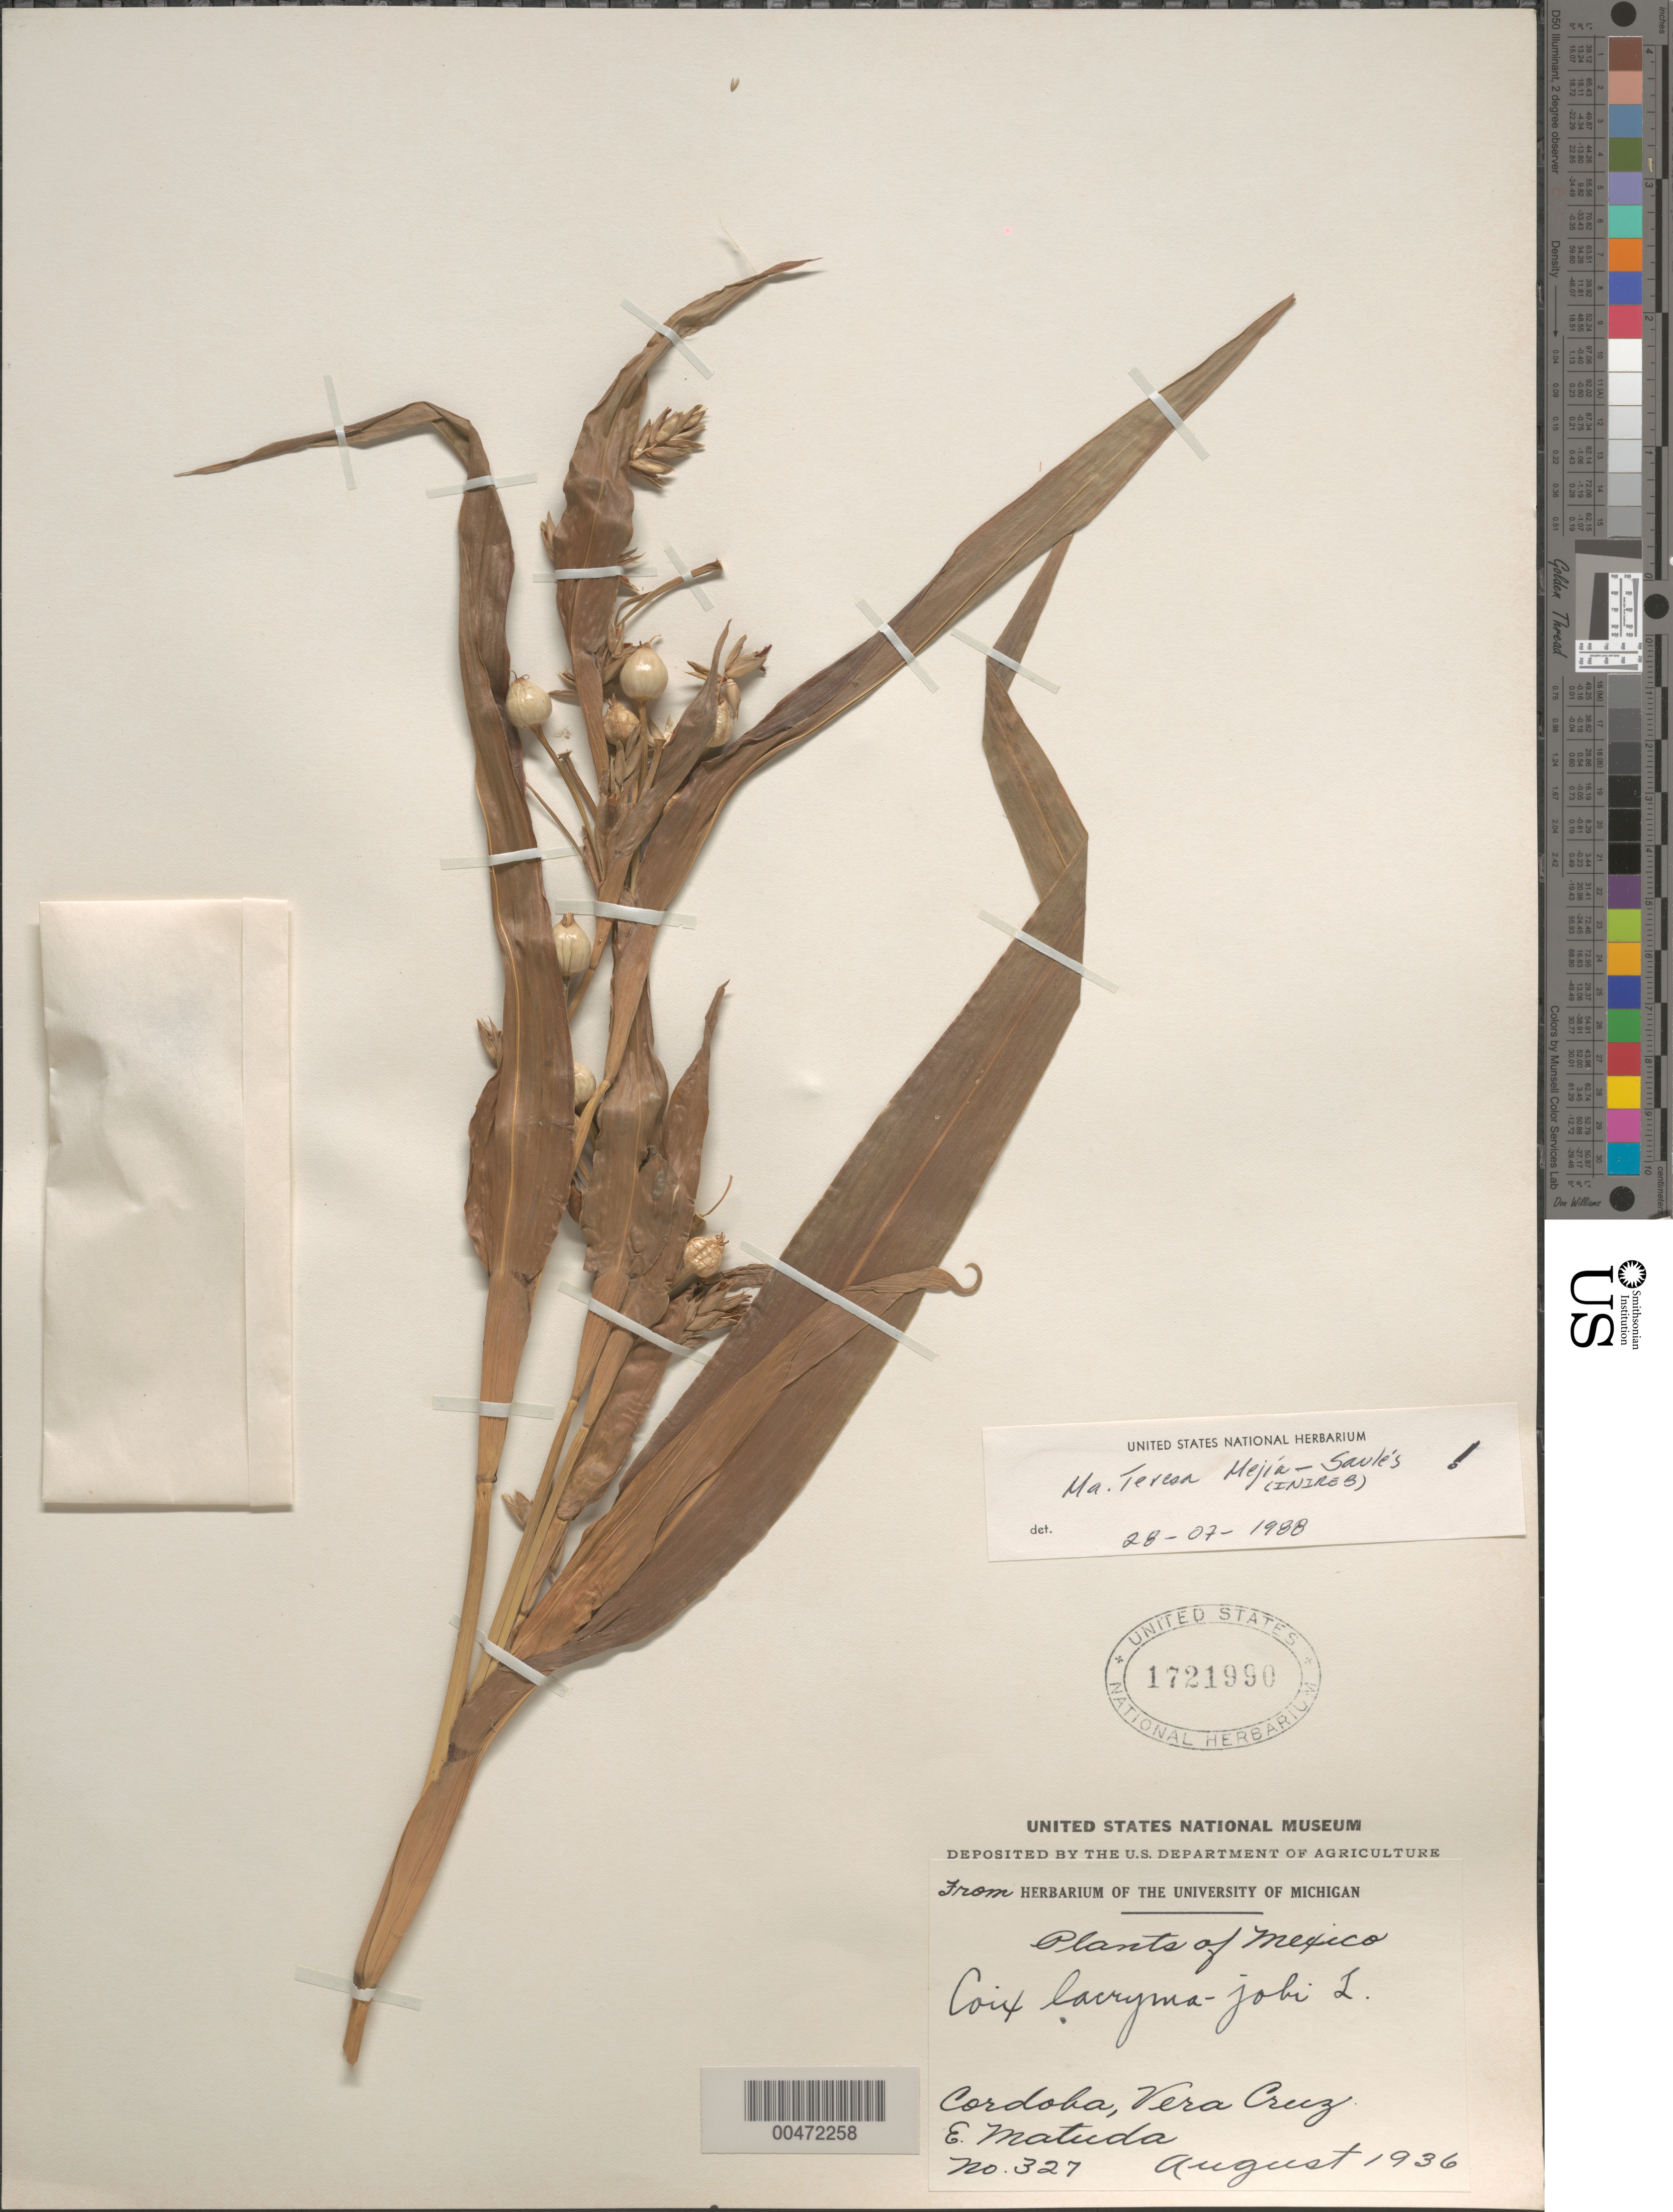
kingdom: Plantae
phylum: Tracheophyta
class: Liliopsida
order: Poales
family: Poaceae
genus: Coix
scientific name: Coix lacryma-jobi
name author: L.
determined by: Mejía-Sauls, M. T.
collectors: E. Matuda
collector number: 327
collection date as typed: Aug 1936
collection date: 1936-08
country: Mexico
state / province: Veracruz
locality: Córdoba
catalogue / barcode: US 1721990